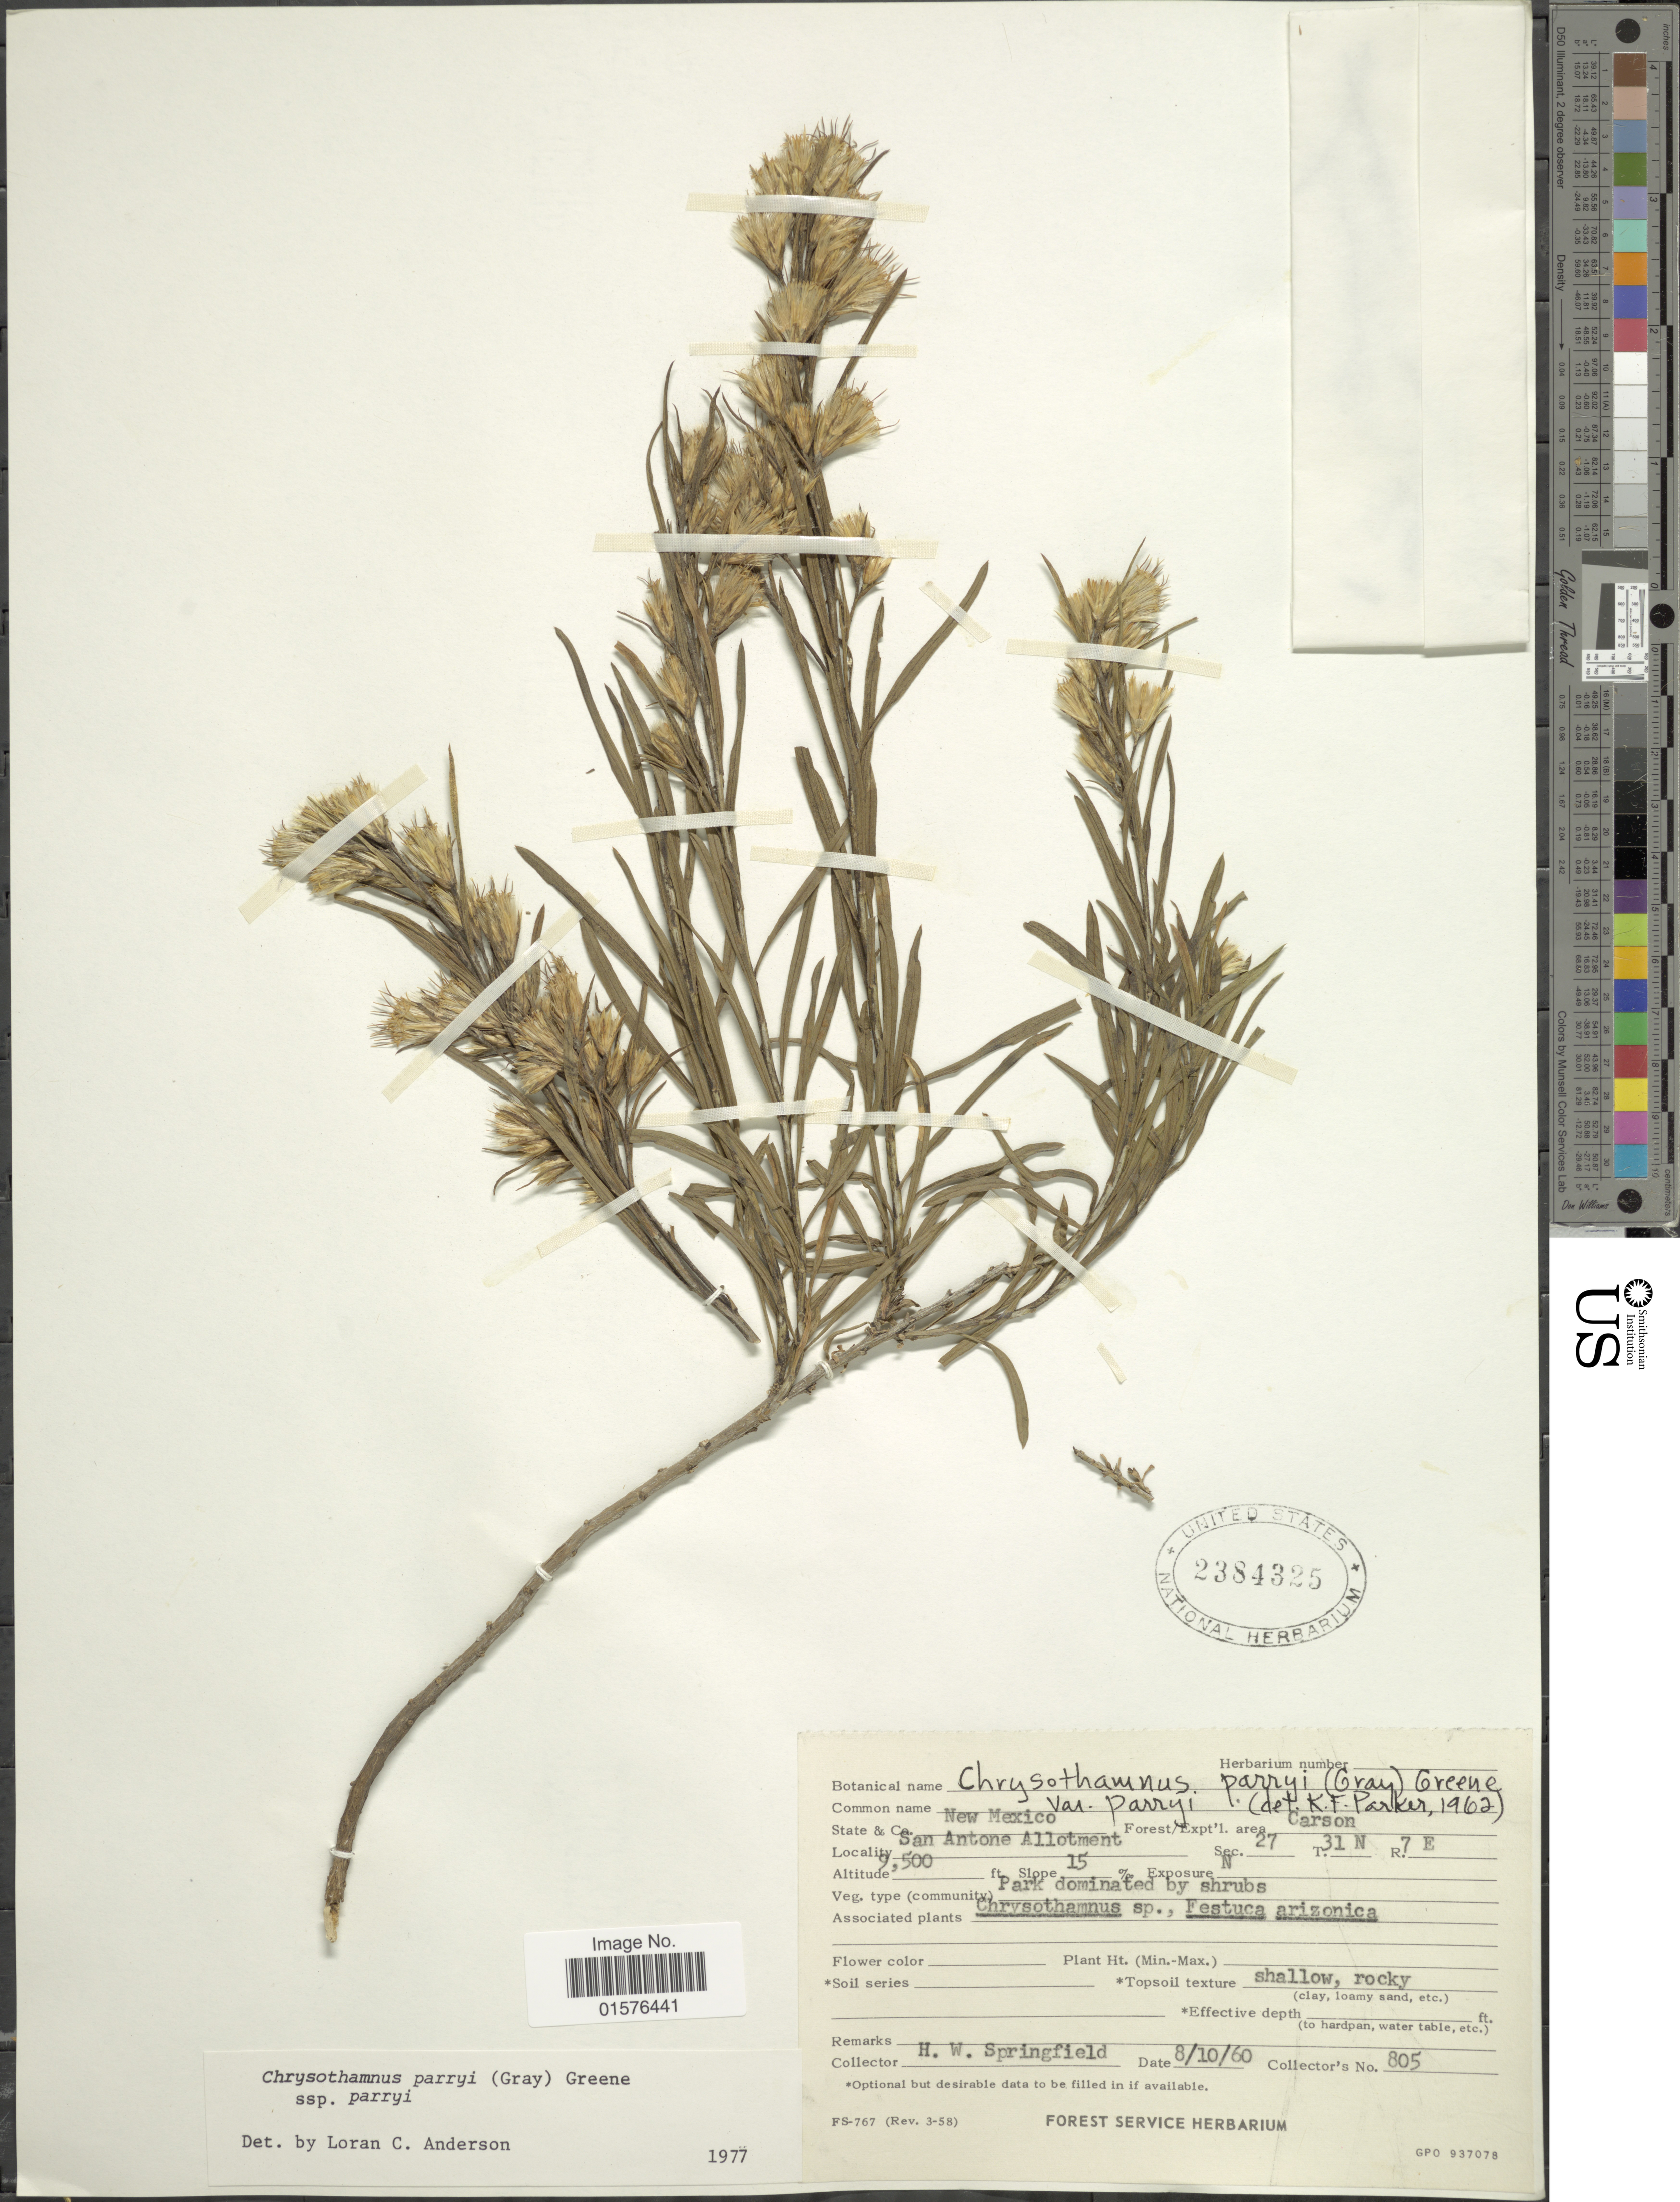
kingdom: Plantae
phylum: Tracheophyta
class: Magnoliopsida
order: Asterales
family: Asteraceae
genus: Ericameria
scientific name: Ericameria parryi var. parryi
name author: (A. Gray) G.L. Nesom & G.I. Baird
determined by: Urbatsch, Lowell E., Curator (LSU), Louisiana State University (UNITED STATES)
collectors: H. Springfield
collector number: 805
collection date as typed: Transcribed d/m/y: 10/8/60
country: United States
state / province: New Mexico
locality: San Antone Allotment, Sec. 27 T.31N R.7E,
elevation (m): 2896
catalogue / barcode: US 2384325